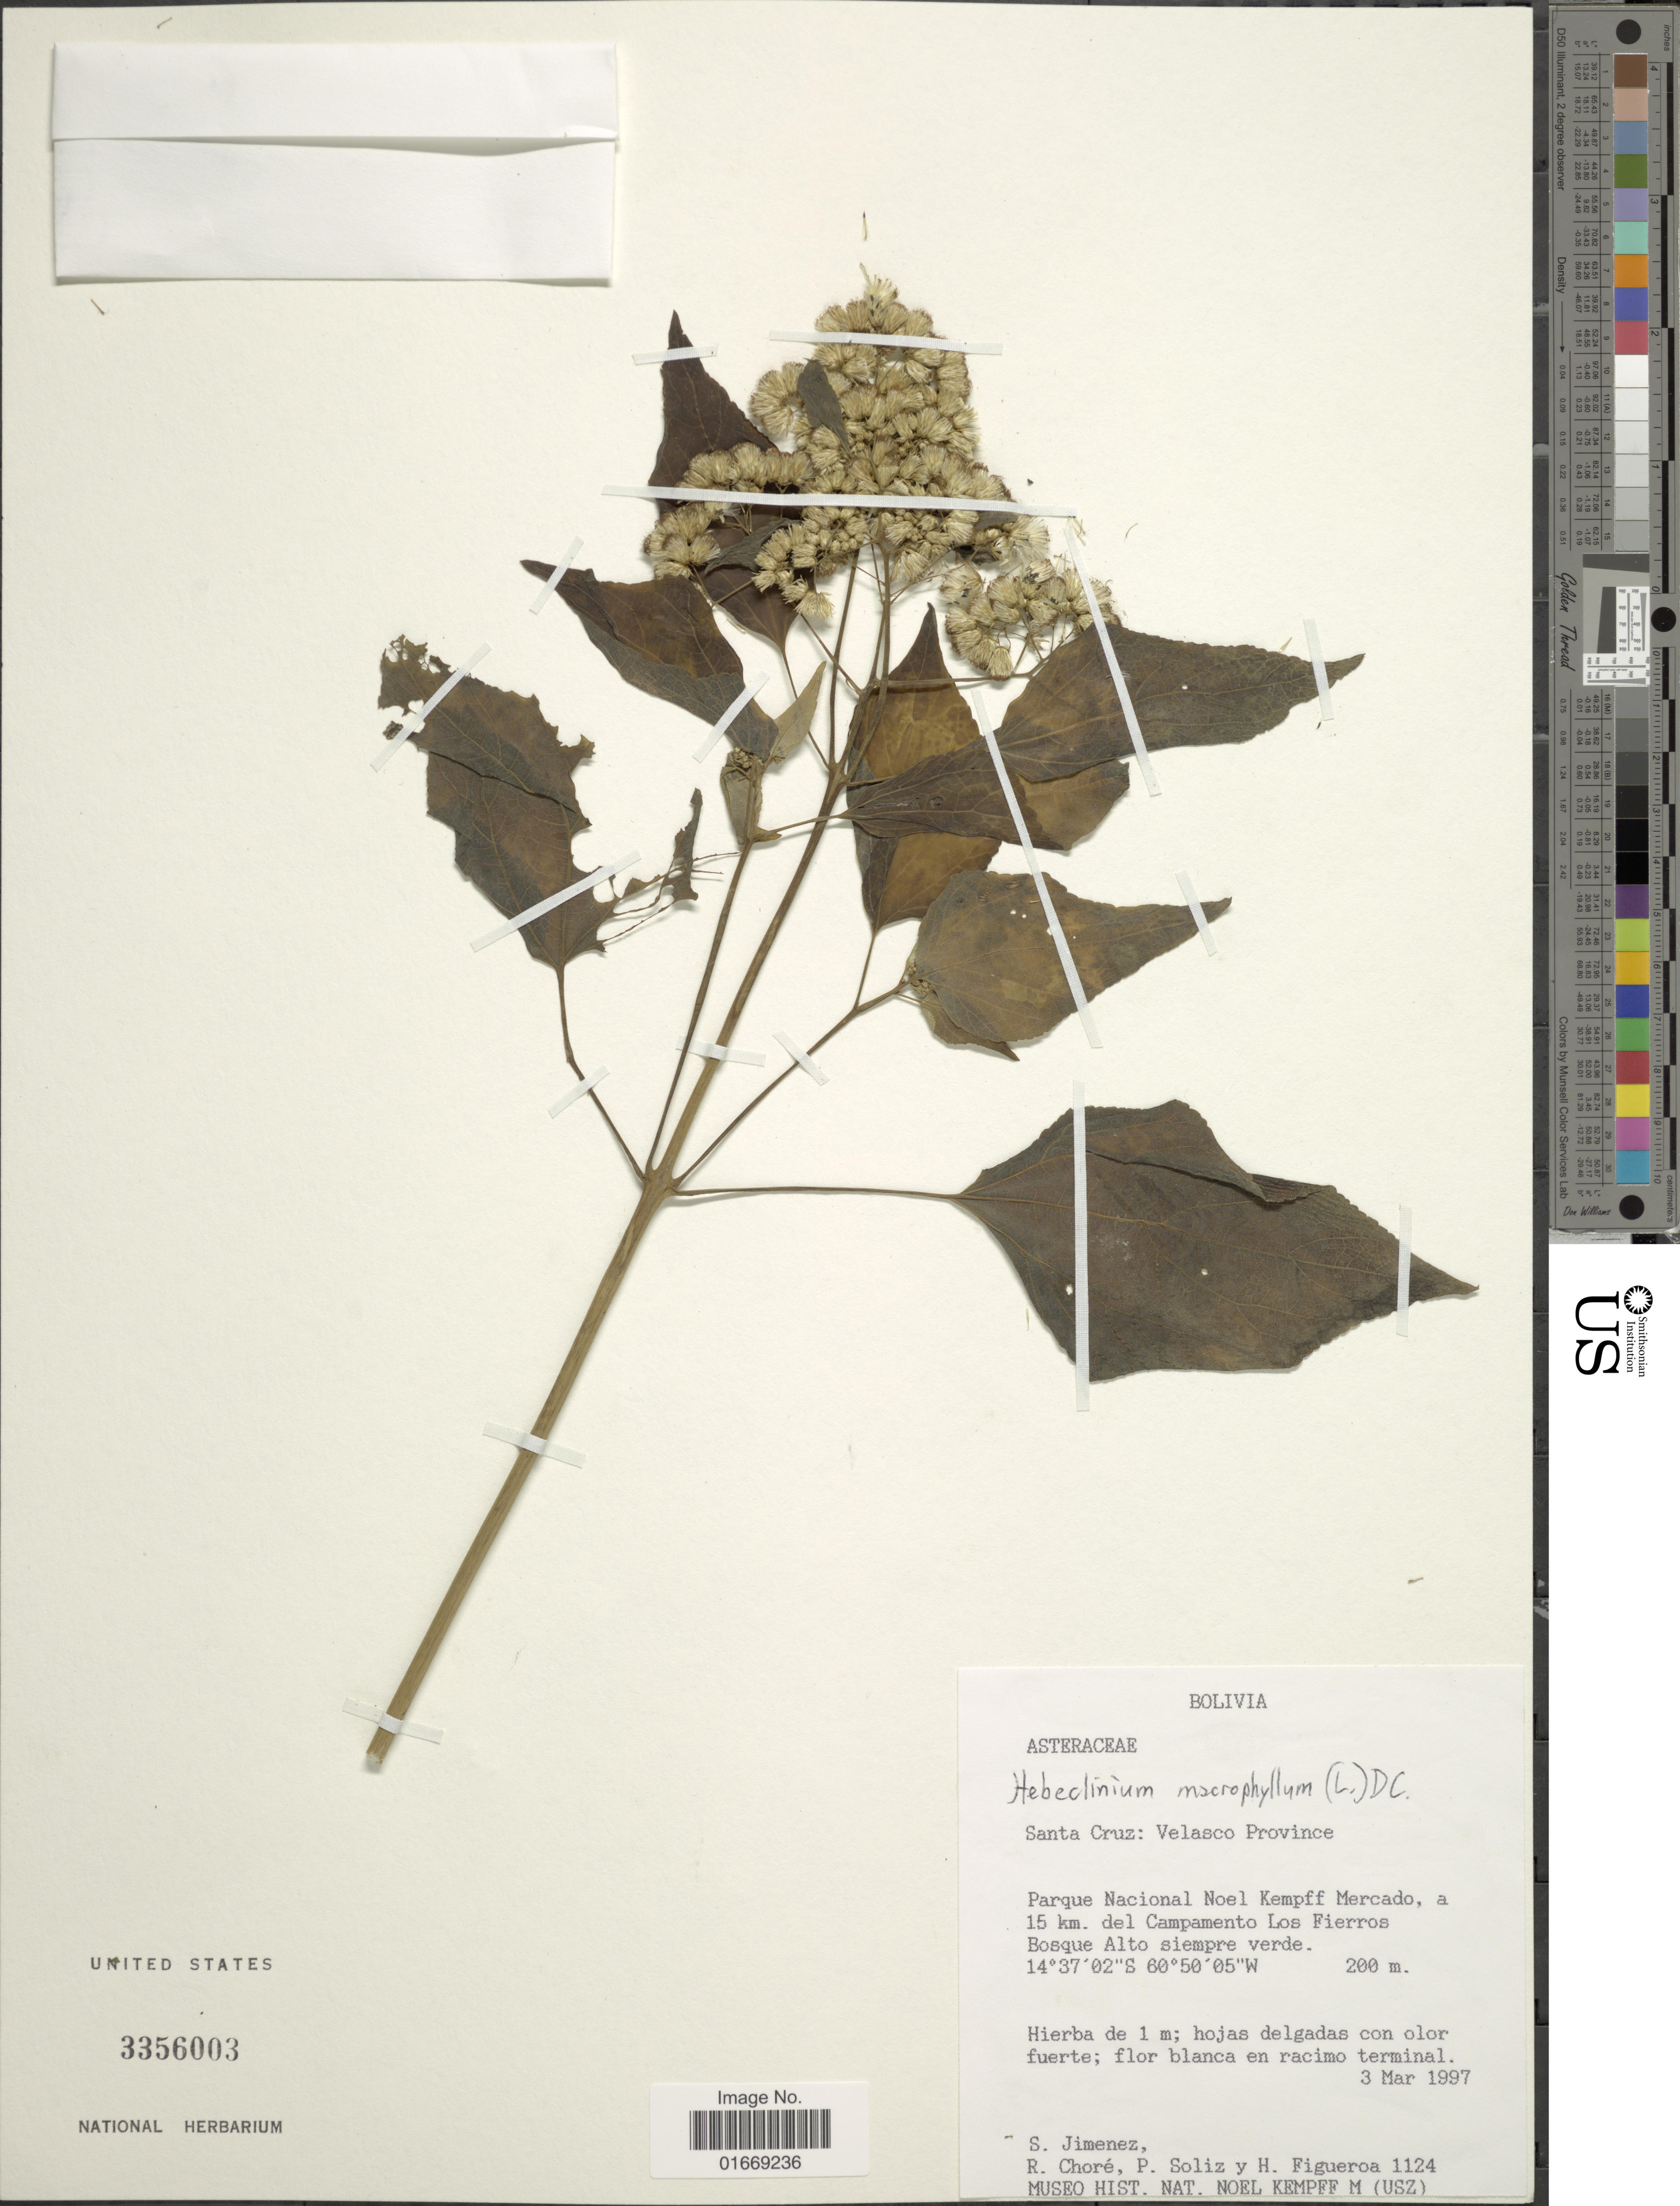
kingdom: Plantae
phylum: Tracheophyta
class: Magnoliopsida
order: Asterales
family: Asteraceae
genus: Hebeclinium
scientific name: Hebeclinium macrophyllum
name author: (L.) DC.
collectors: S. Jiménez, R. Choré, P. Soliz & H. Figueroa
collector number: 1124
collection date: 1997-03-03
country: Bolivia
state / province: Santa Cruz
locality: Santa Cruz: Velasco Province. Parque Nacional Noel Kempff Mercado, a 15 km. del Campamento Los Fierros. Bosque Alto siempre verde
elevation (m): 200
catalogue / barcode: US 3356003